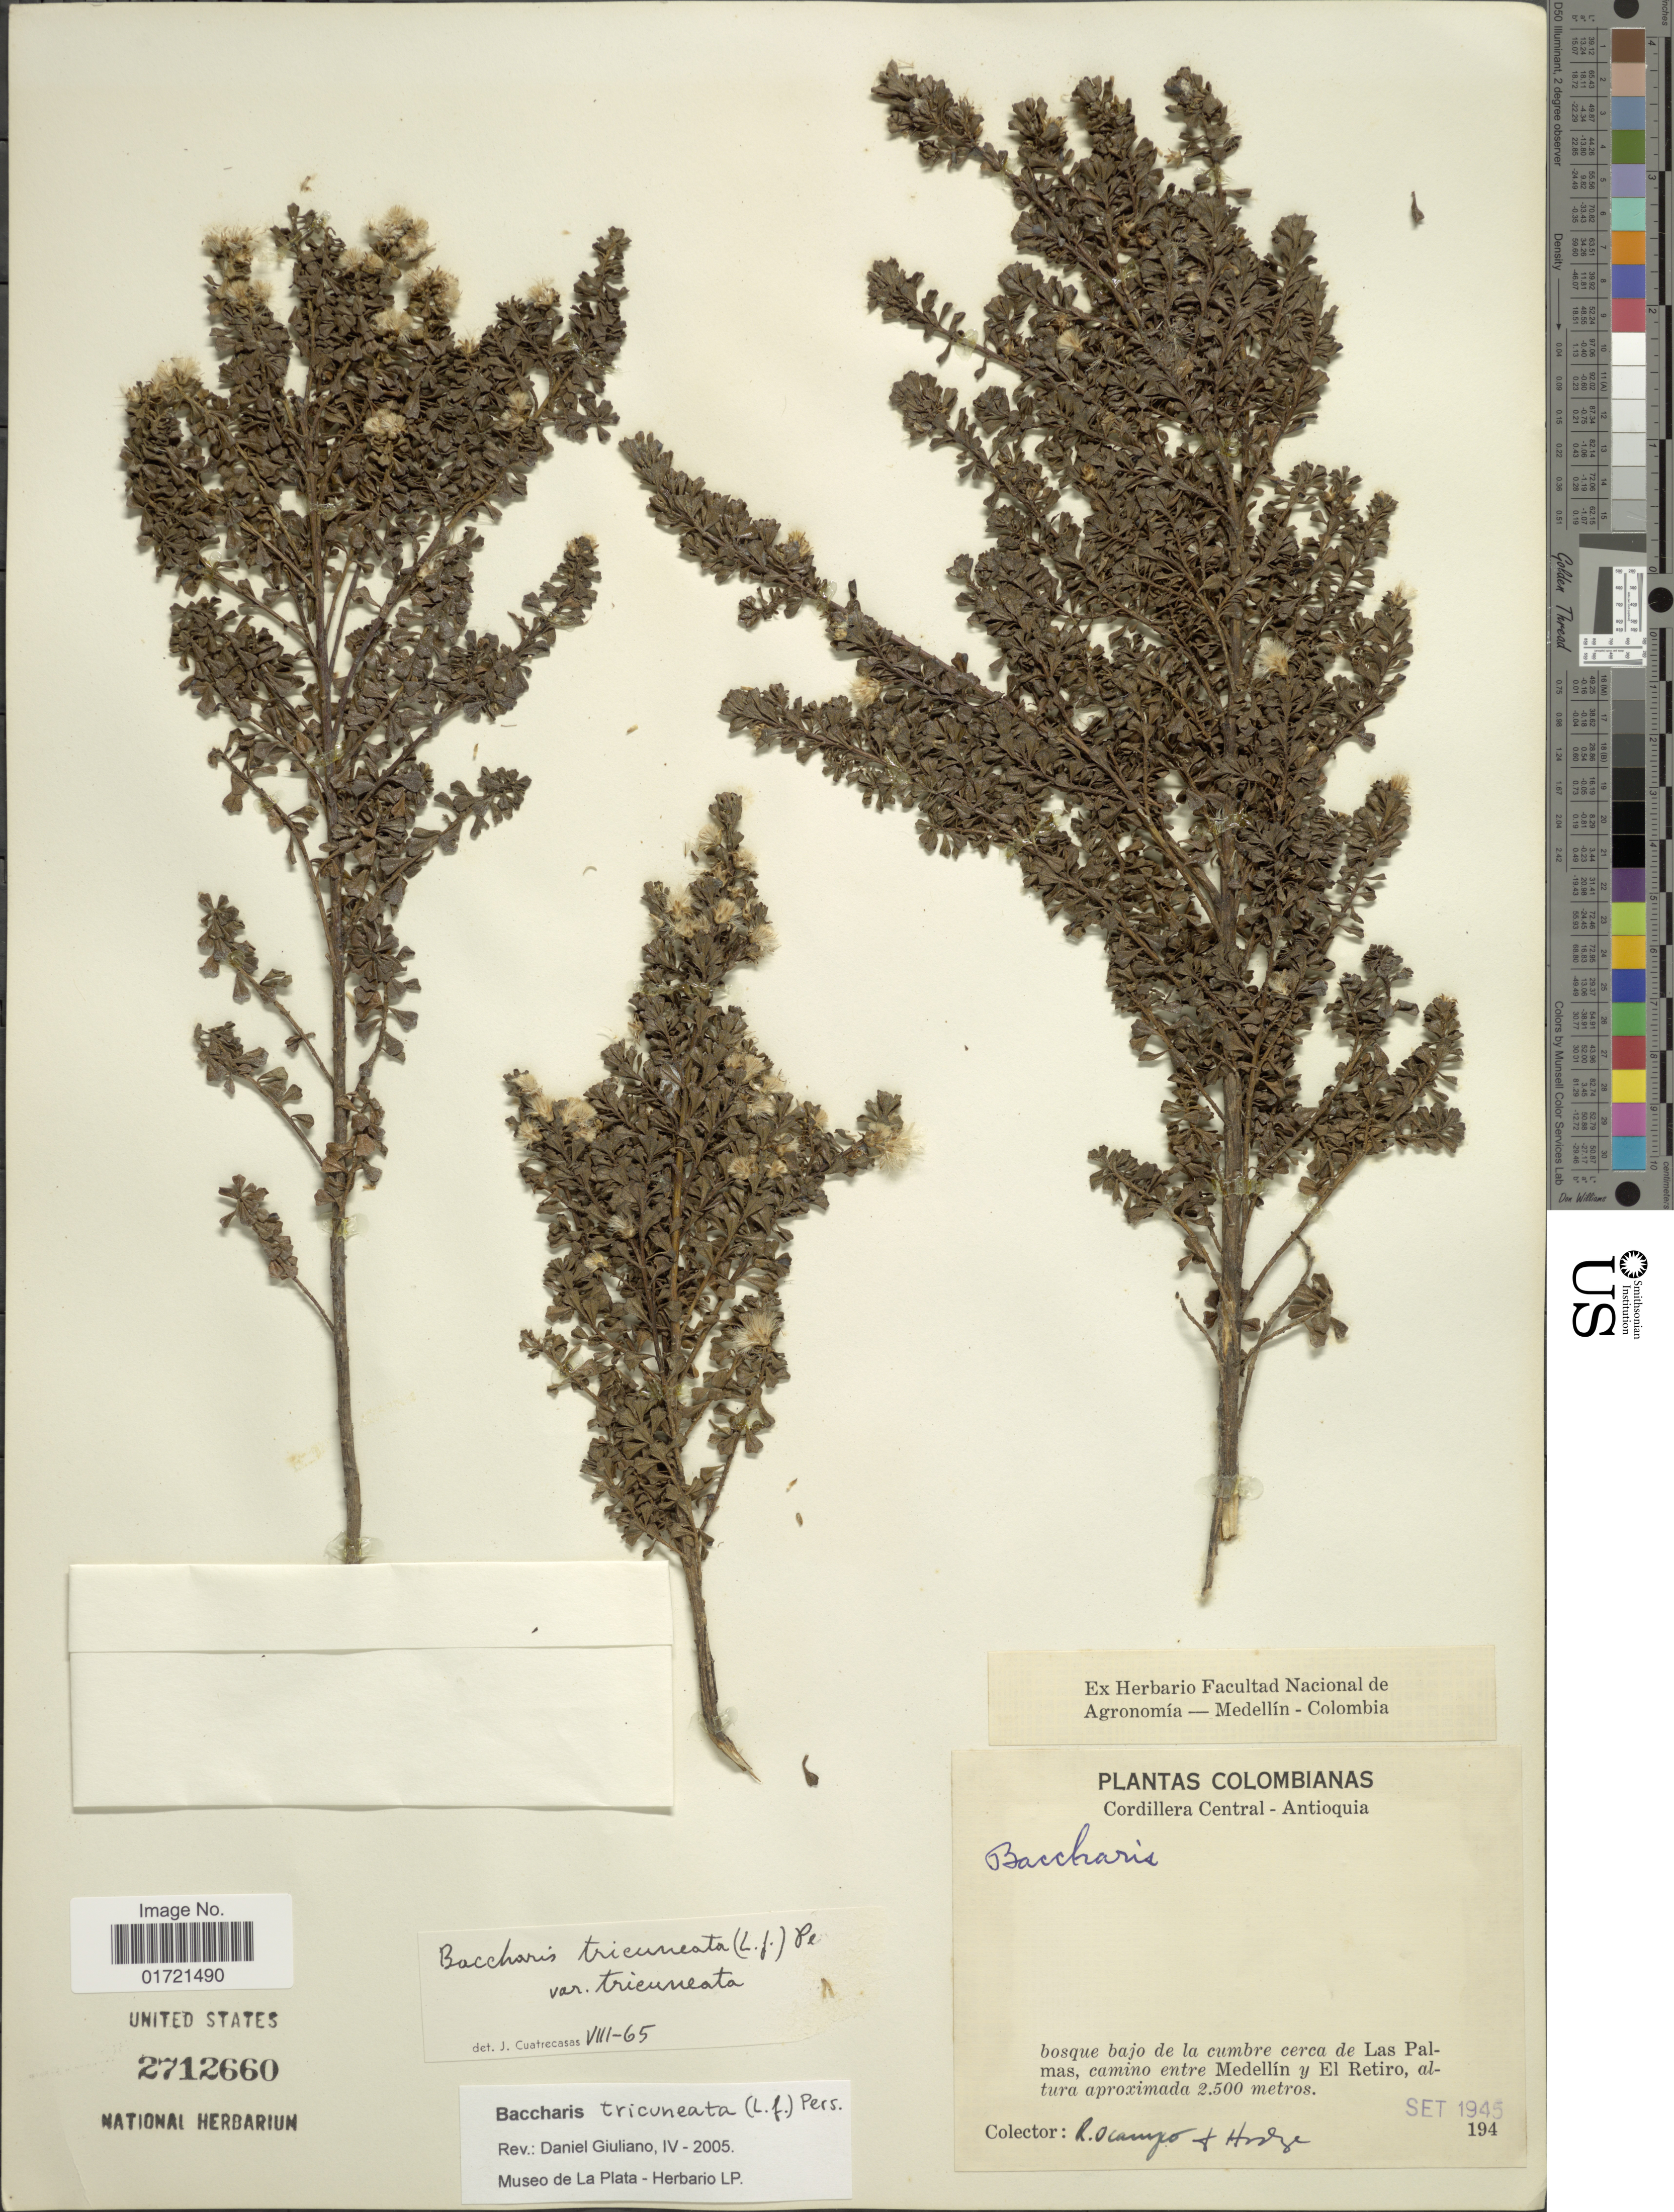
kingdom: Plantae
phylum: Tracheophyta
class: Magnoliopsida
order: Asterales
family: Asteraceae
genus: Baccharis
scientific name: Baccharis tricuneata f. tricuneata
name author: (L. f.) Pers.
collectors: R. Ocampo & Hodge, --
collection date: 1945-09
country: Colombia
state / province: Antioquia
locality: Cordillera Central, bosque bajo de la cumbre cerca de Las Palmas, camino entre Medellin y El Retiro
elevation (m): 2500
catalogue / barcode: US 2712660